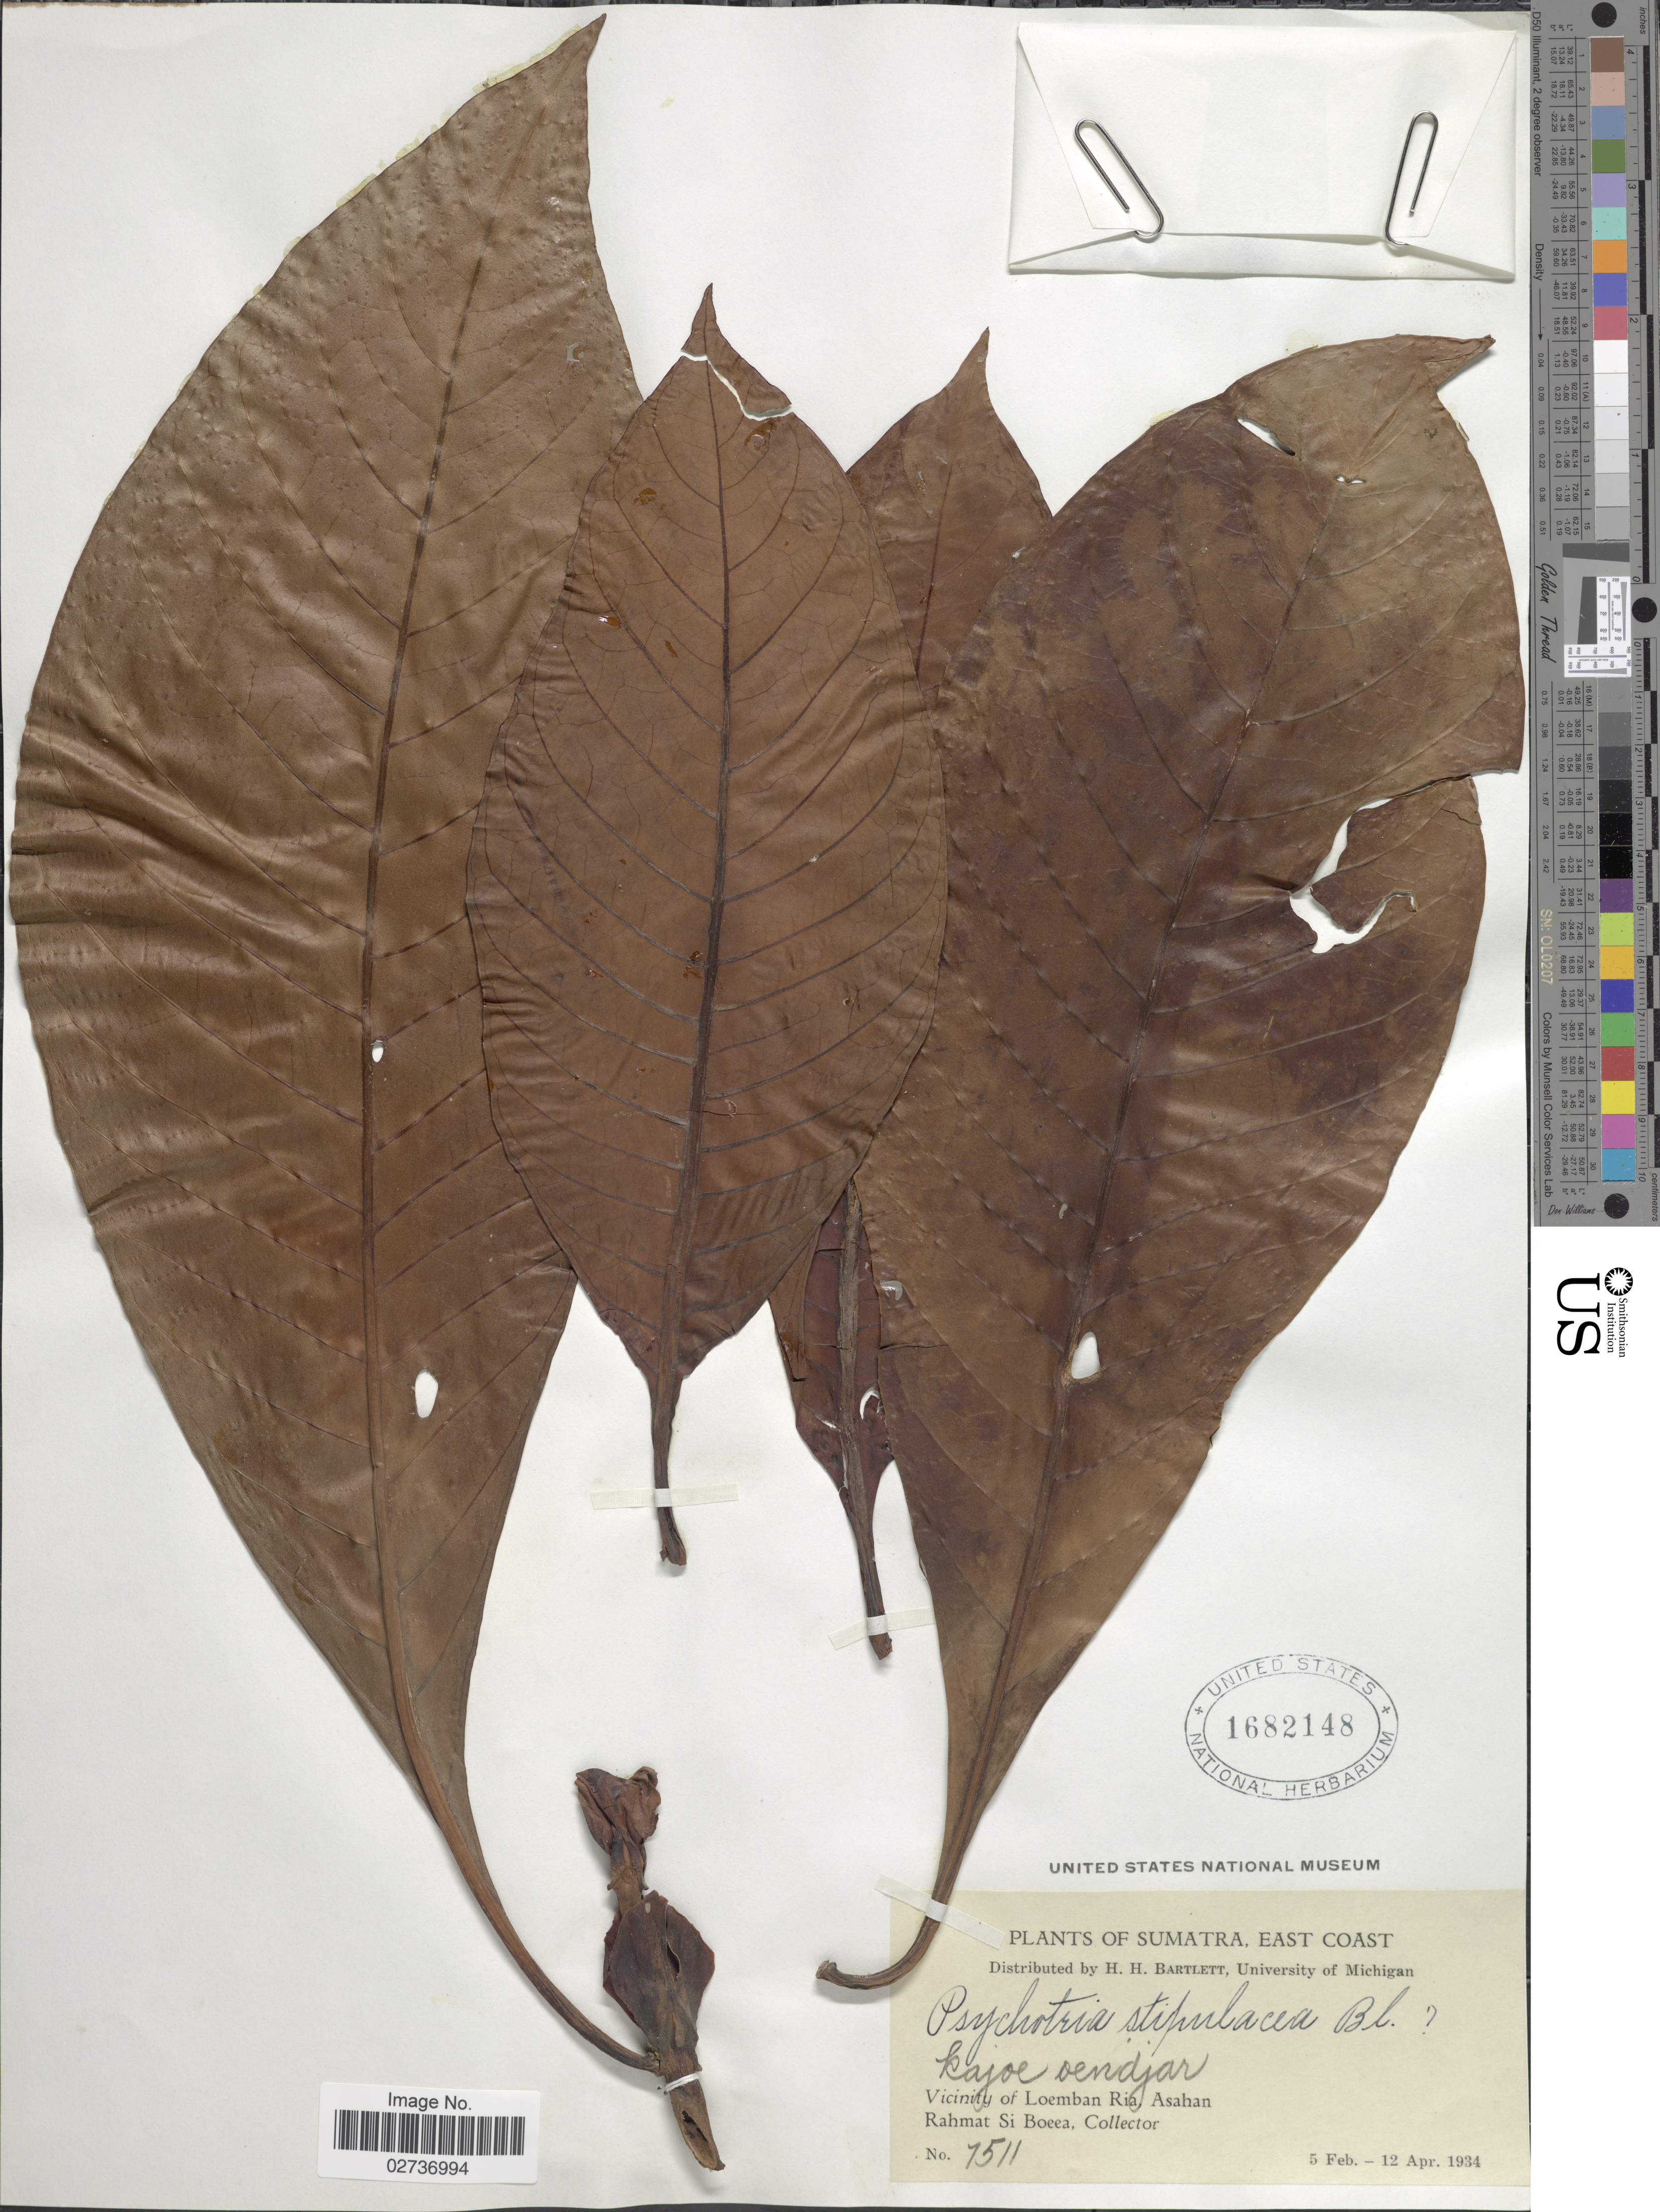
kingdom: Plantae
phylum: Tracheophyta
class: Magnoliopsida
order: Gentianales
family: Rubiaceae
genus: Psychotria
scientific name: Psychotria stipulacea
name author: Wall.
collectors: Rahmat Si Boeea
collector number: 7511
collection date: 1934-02-05/1934-04-12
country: Indonesia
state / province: Sumatra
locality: Sumatra, East Coast. Vicinity of Loemban Ria Asahan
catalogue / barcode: US 1682148